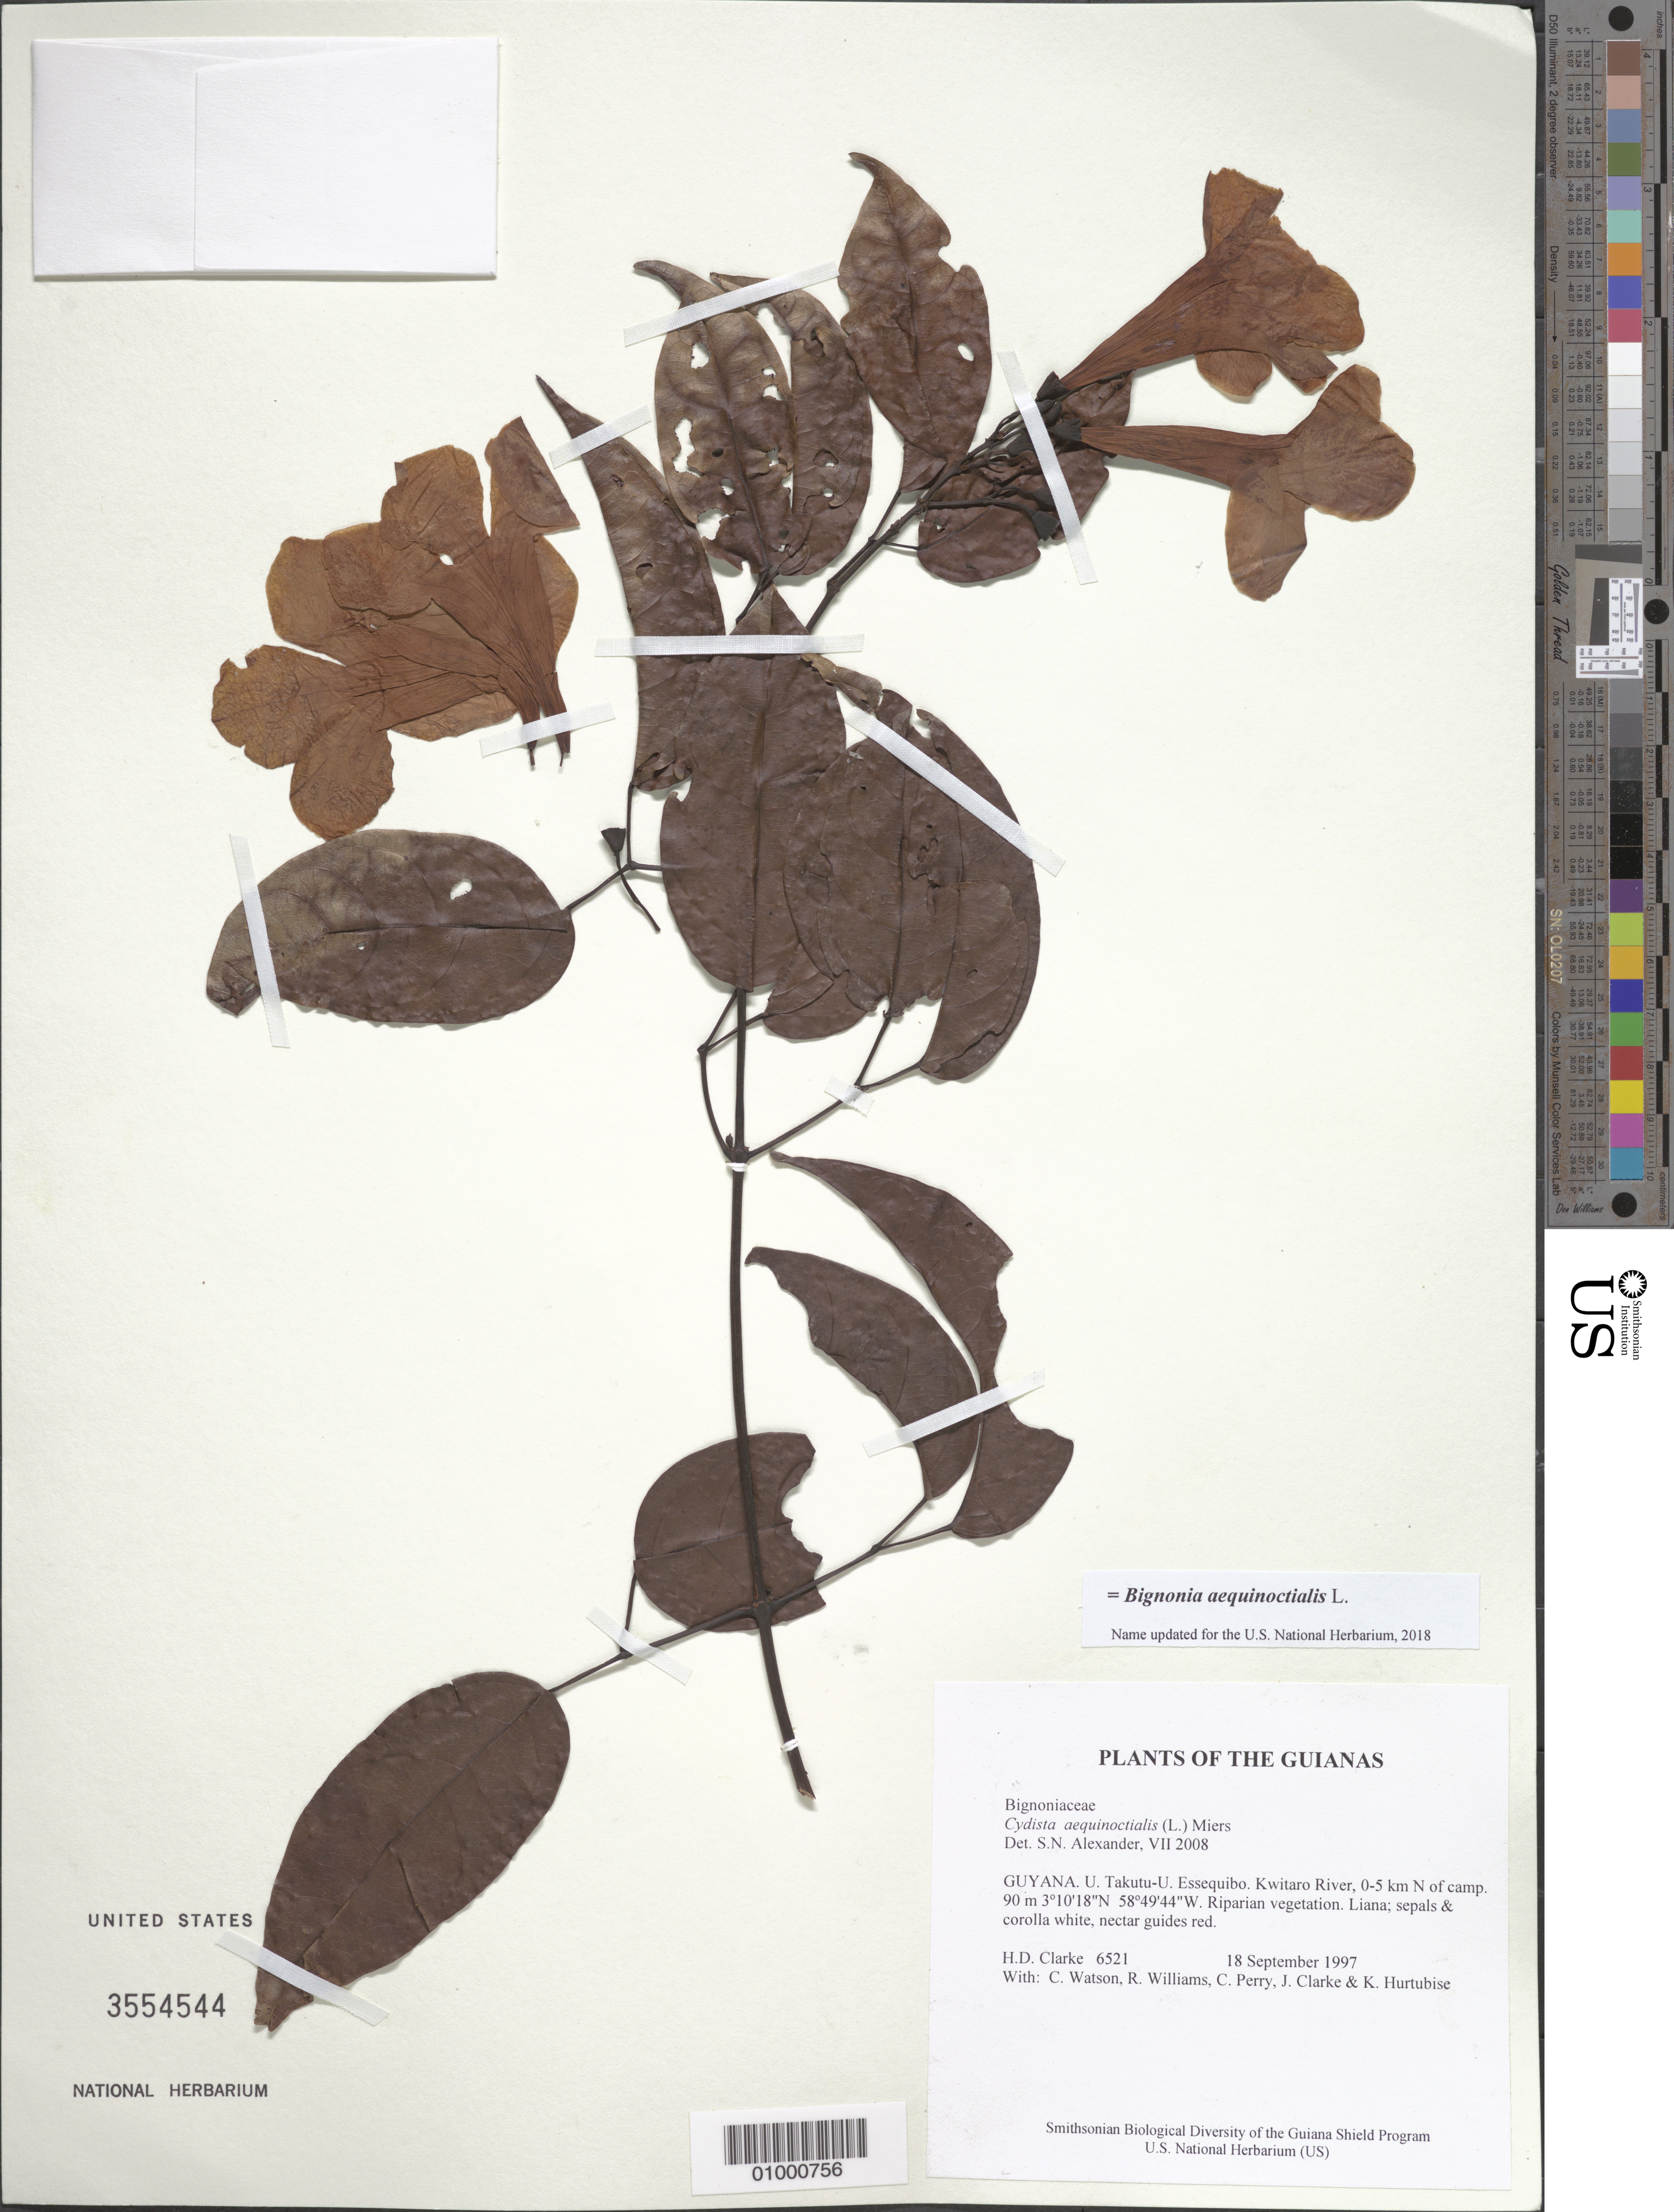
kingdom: Plantae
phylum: Tracheophyta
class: Magnoliopsida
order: Lamiales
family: Bignoniaceae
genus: Bignonia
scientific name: Bignonia aequinoctialis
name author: L.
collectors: H. D. Clarke, C. Watson, R. Williams, C. Perry, J. Clarke & K. Hurtubise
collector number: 6521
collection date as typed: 18 September 1997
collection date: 1997-09-18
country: Guyana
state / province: U. Takutu-U. Essequibo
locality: Kwitaro River, 0-5 km N of camp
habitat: Riparian vegetation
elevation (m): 90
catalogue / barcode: US 3554544